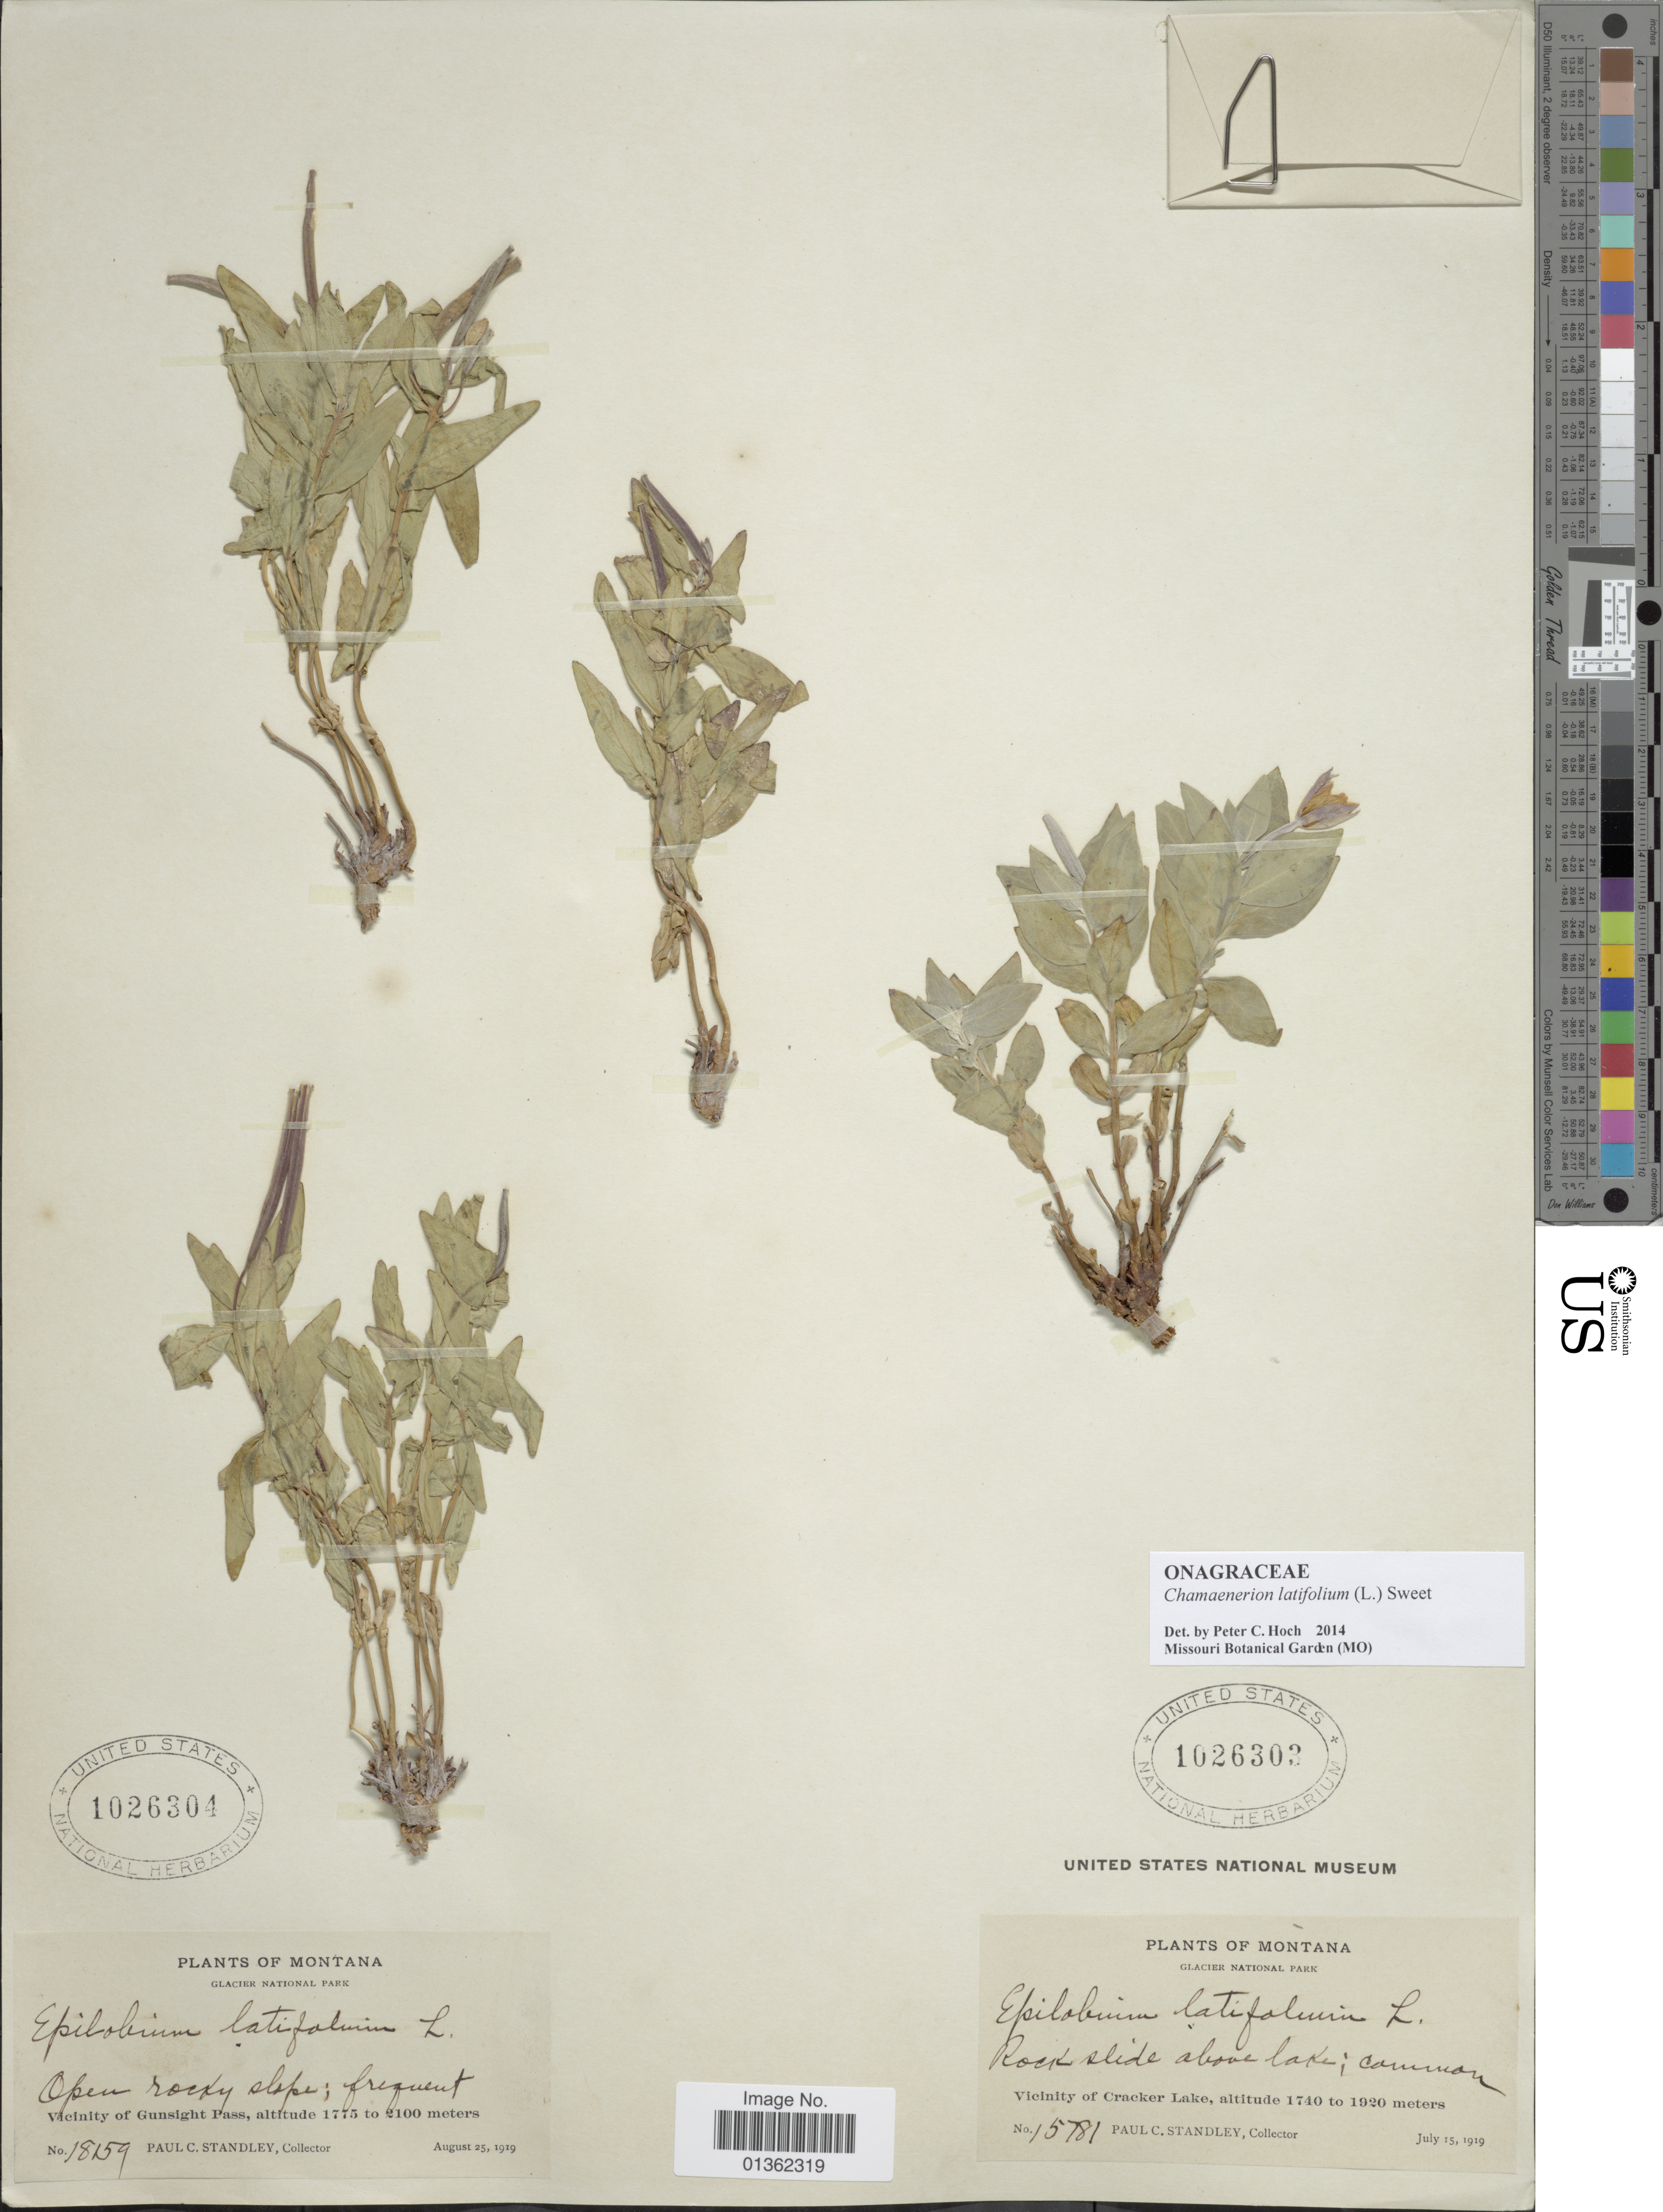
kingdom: Plantae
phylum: Tracheophyta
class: Magnoliopsida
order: Myrtales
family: Onagraceae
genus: Chamaenerion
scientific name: Chamaenerion latifolium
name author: (L.) Th. Fr. & Lange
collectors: P. C. Standley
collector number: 15781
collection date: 1919-07-15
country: United States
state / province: Montana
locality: Glacier National Park. Vicinity of Cracker Lake.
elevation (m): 1740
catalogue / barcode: US 1026302